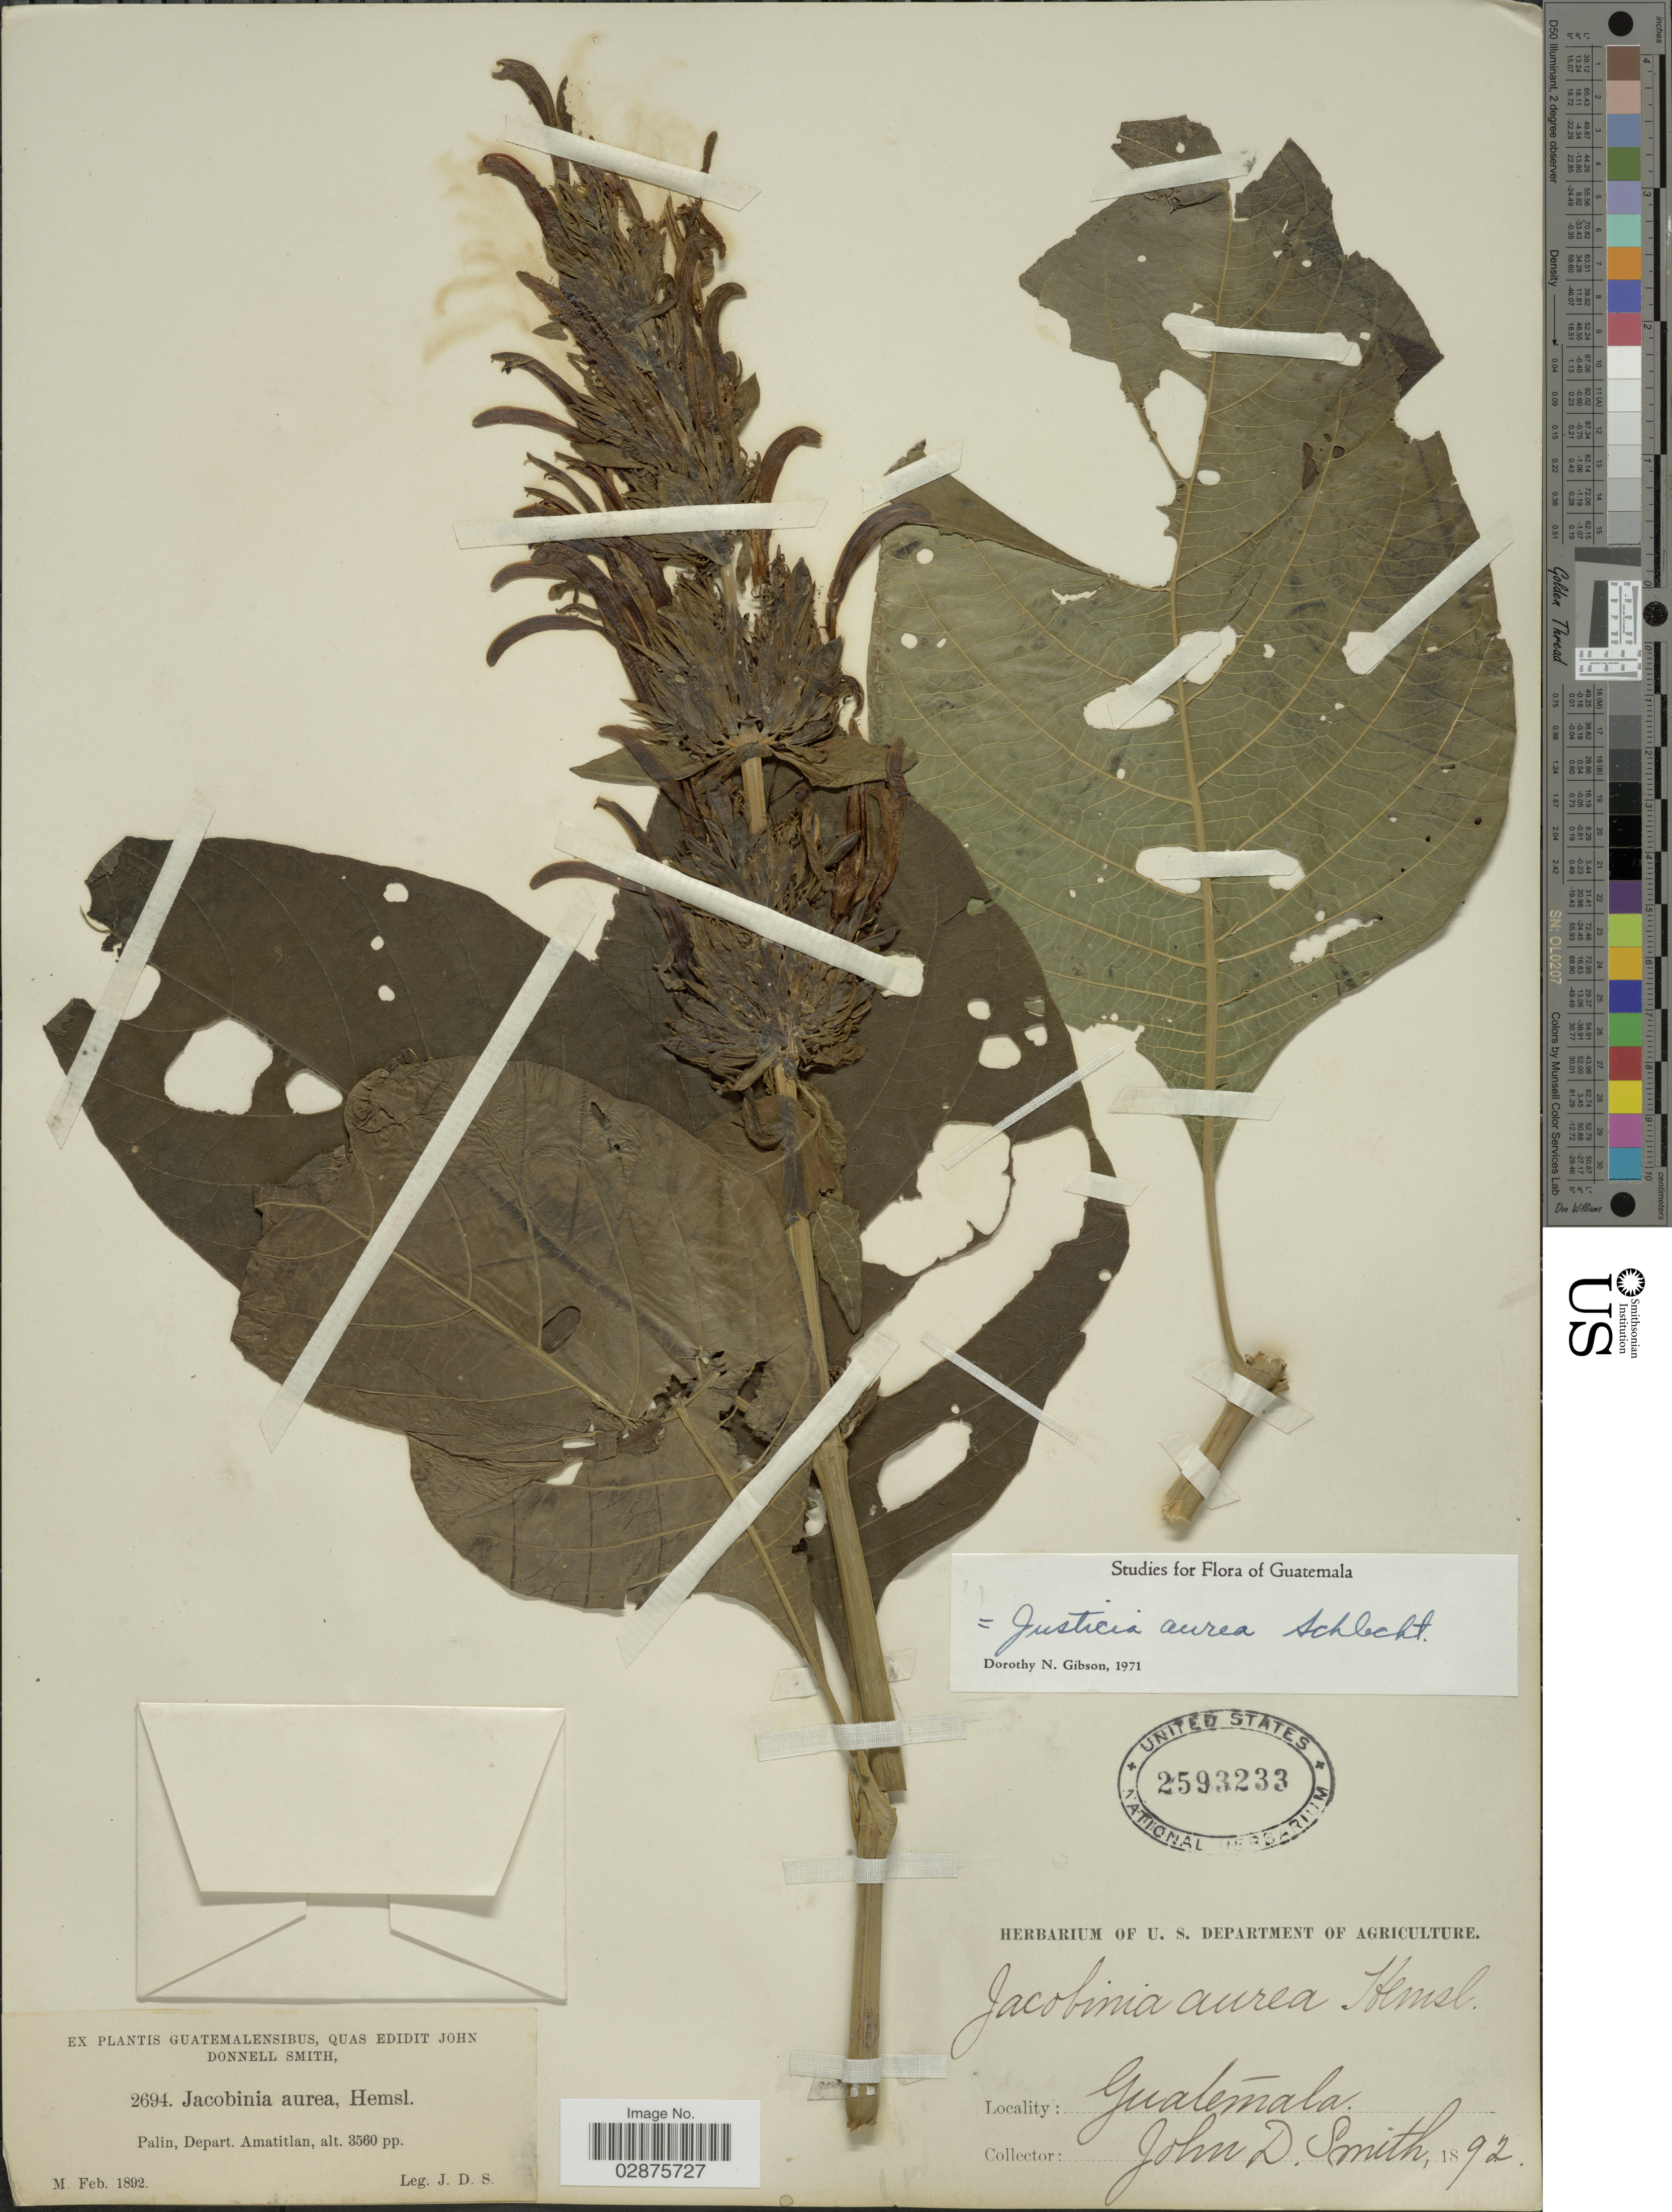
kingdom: Plantae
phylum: Tracheophyta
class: Magnoliopsida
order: Lamiales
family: Acanthaceae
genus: Justicia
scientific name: Justicia aurea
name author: Schltdl.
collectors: J. Donnell Smith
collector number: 2694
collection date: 1892-02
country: Guatemala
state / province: Guatemala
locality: Palin, Depart. Amatitlan,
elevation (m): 1085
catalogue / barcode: US 2593233